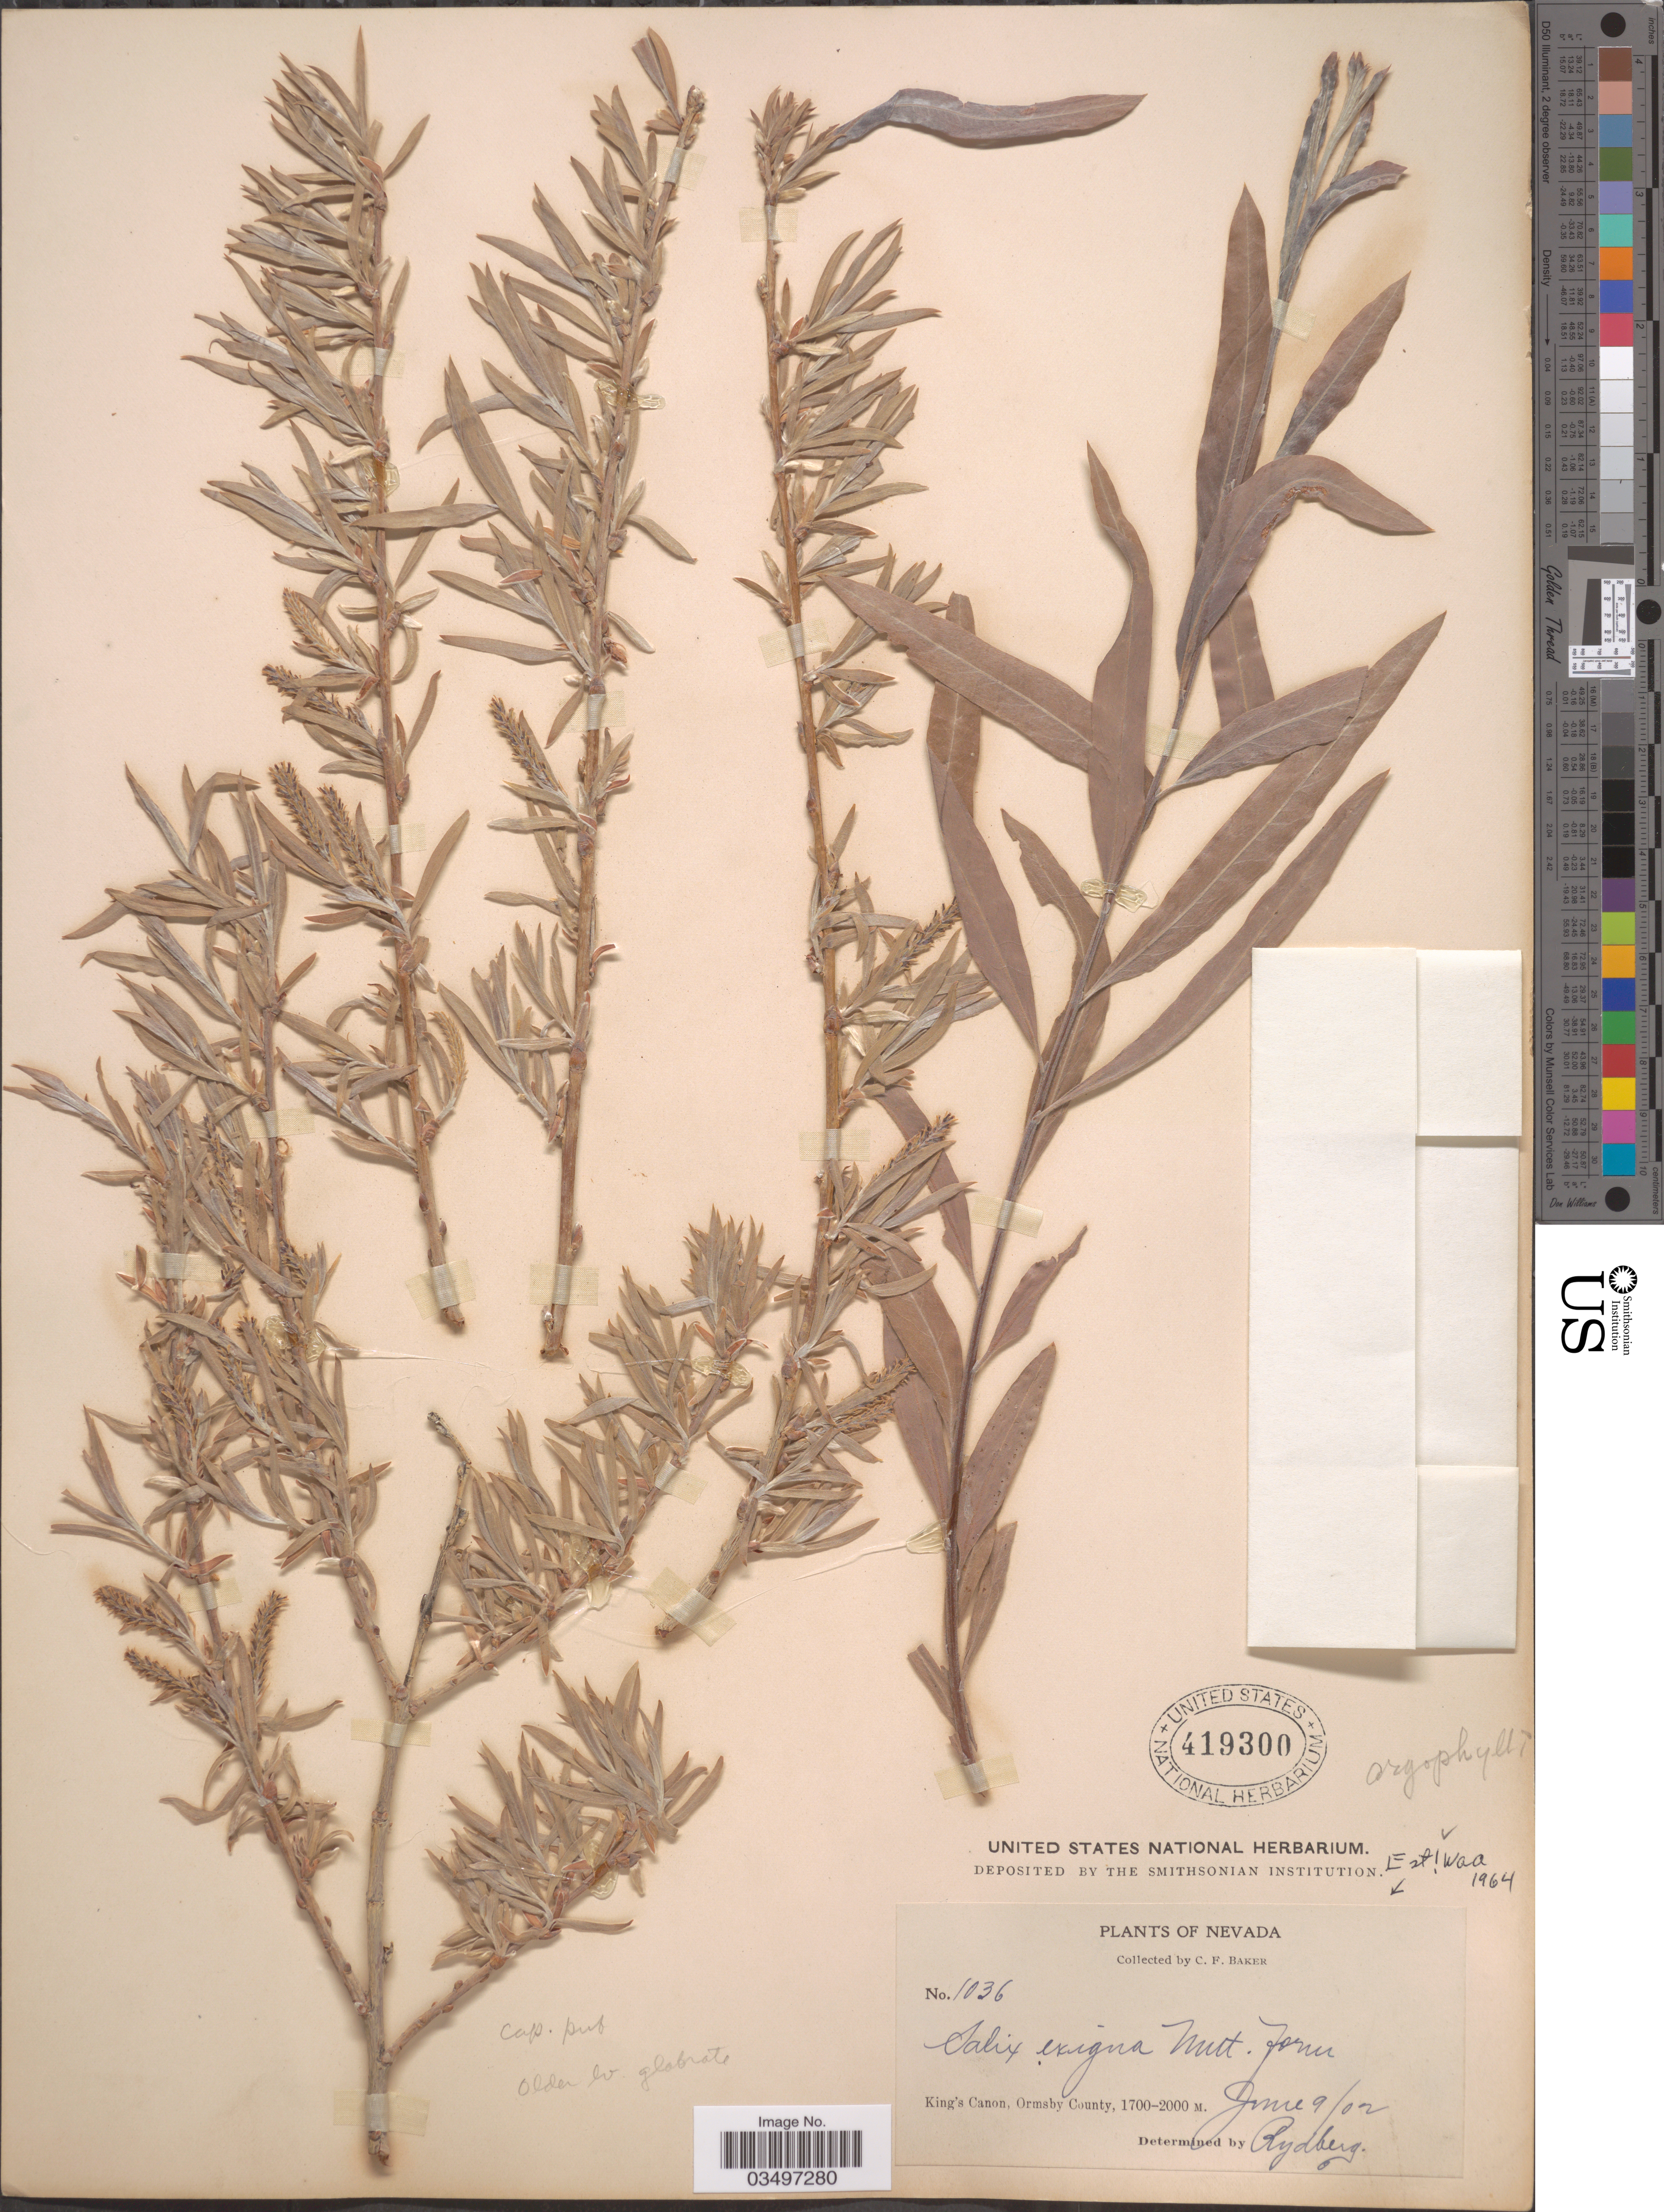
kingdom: Plantae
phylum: Tracheophyta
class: Magnoliopsida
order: Malpighiales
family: Salicaceae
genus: Salix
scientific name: Salix exigua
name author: Nutt.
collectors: C. F. Baker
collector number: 1036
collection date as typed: Transcribed d/m/y: 9/6/2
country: United States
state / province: Nevada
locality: King's Canon, Ormsby County.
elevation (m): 1700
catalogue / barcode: US 419300